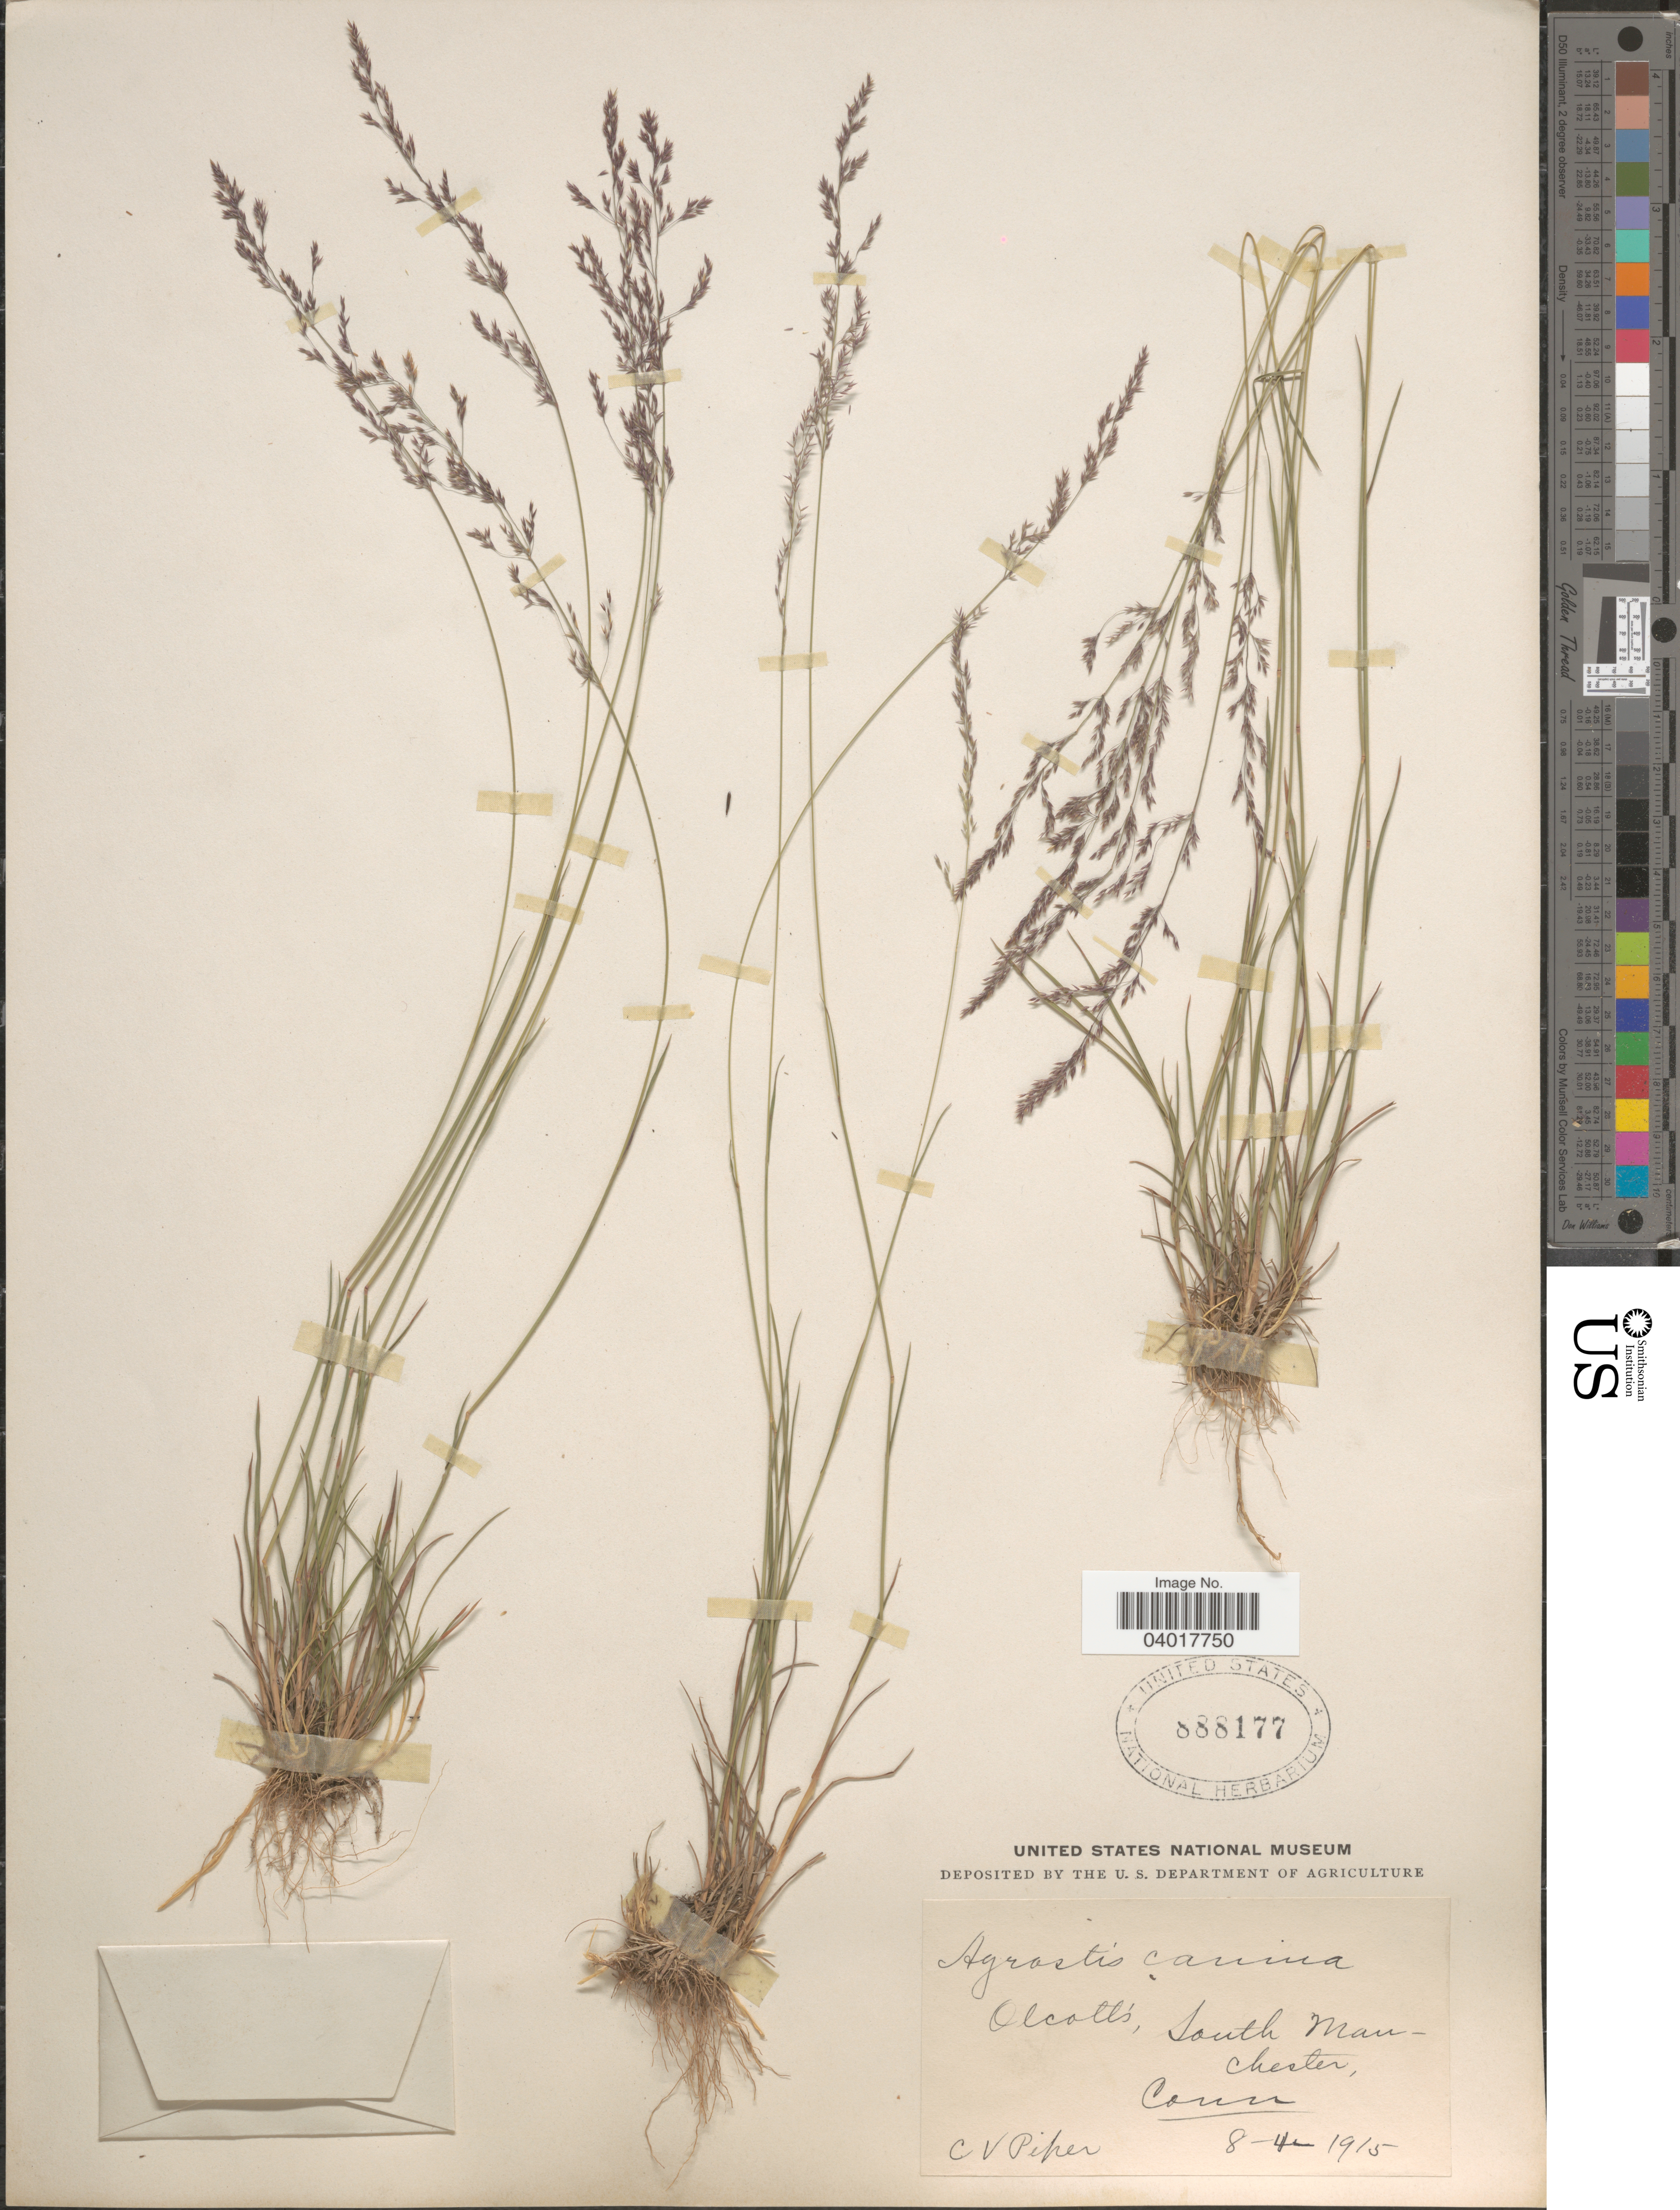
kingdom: Plantae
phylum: Tracheophyta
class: Liliopsida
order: Poales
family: Poaceae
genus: Agrostis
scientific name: Agrostis canina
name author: L.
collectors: C. V. Piper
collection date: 1915-08-04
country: United States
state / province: Connecticut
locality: Olcott's, South Manchester.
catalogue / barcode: US 888177